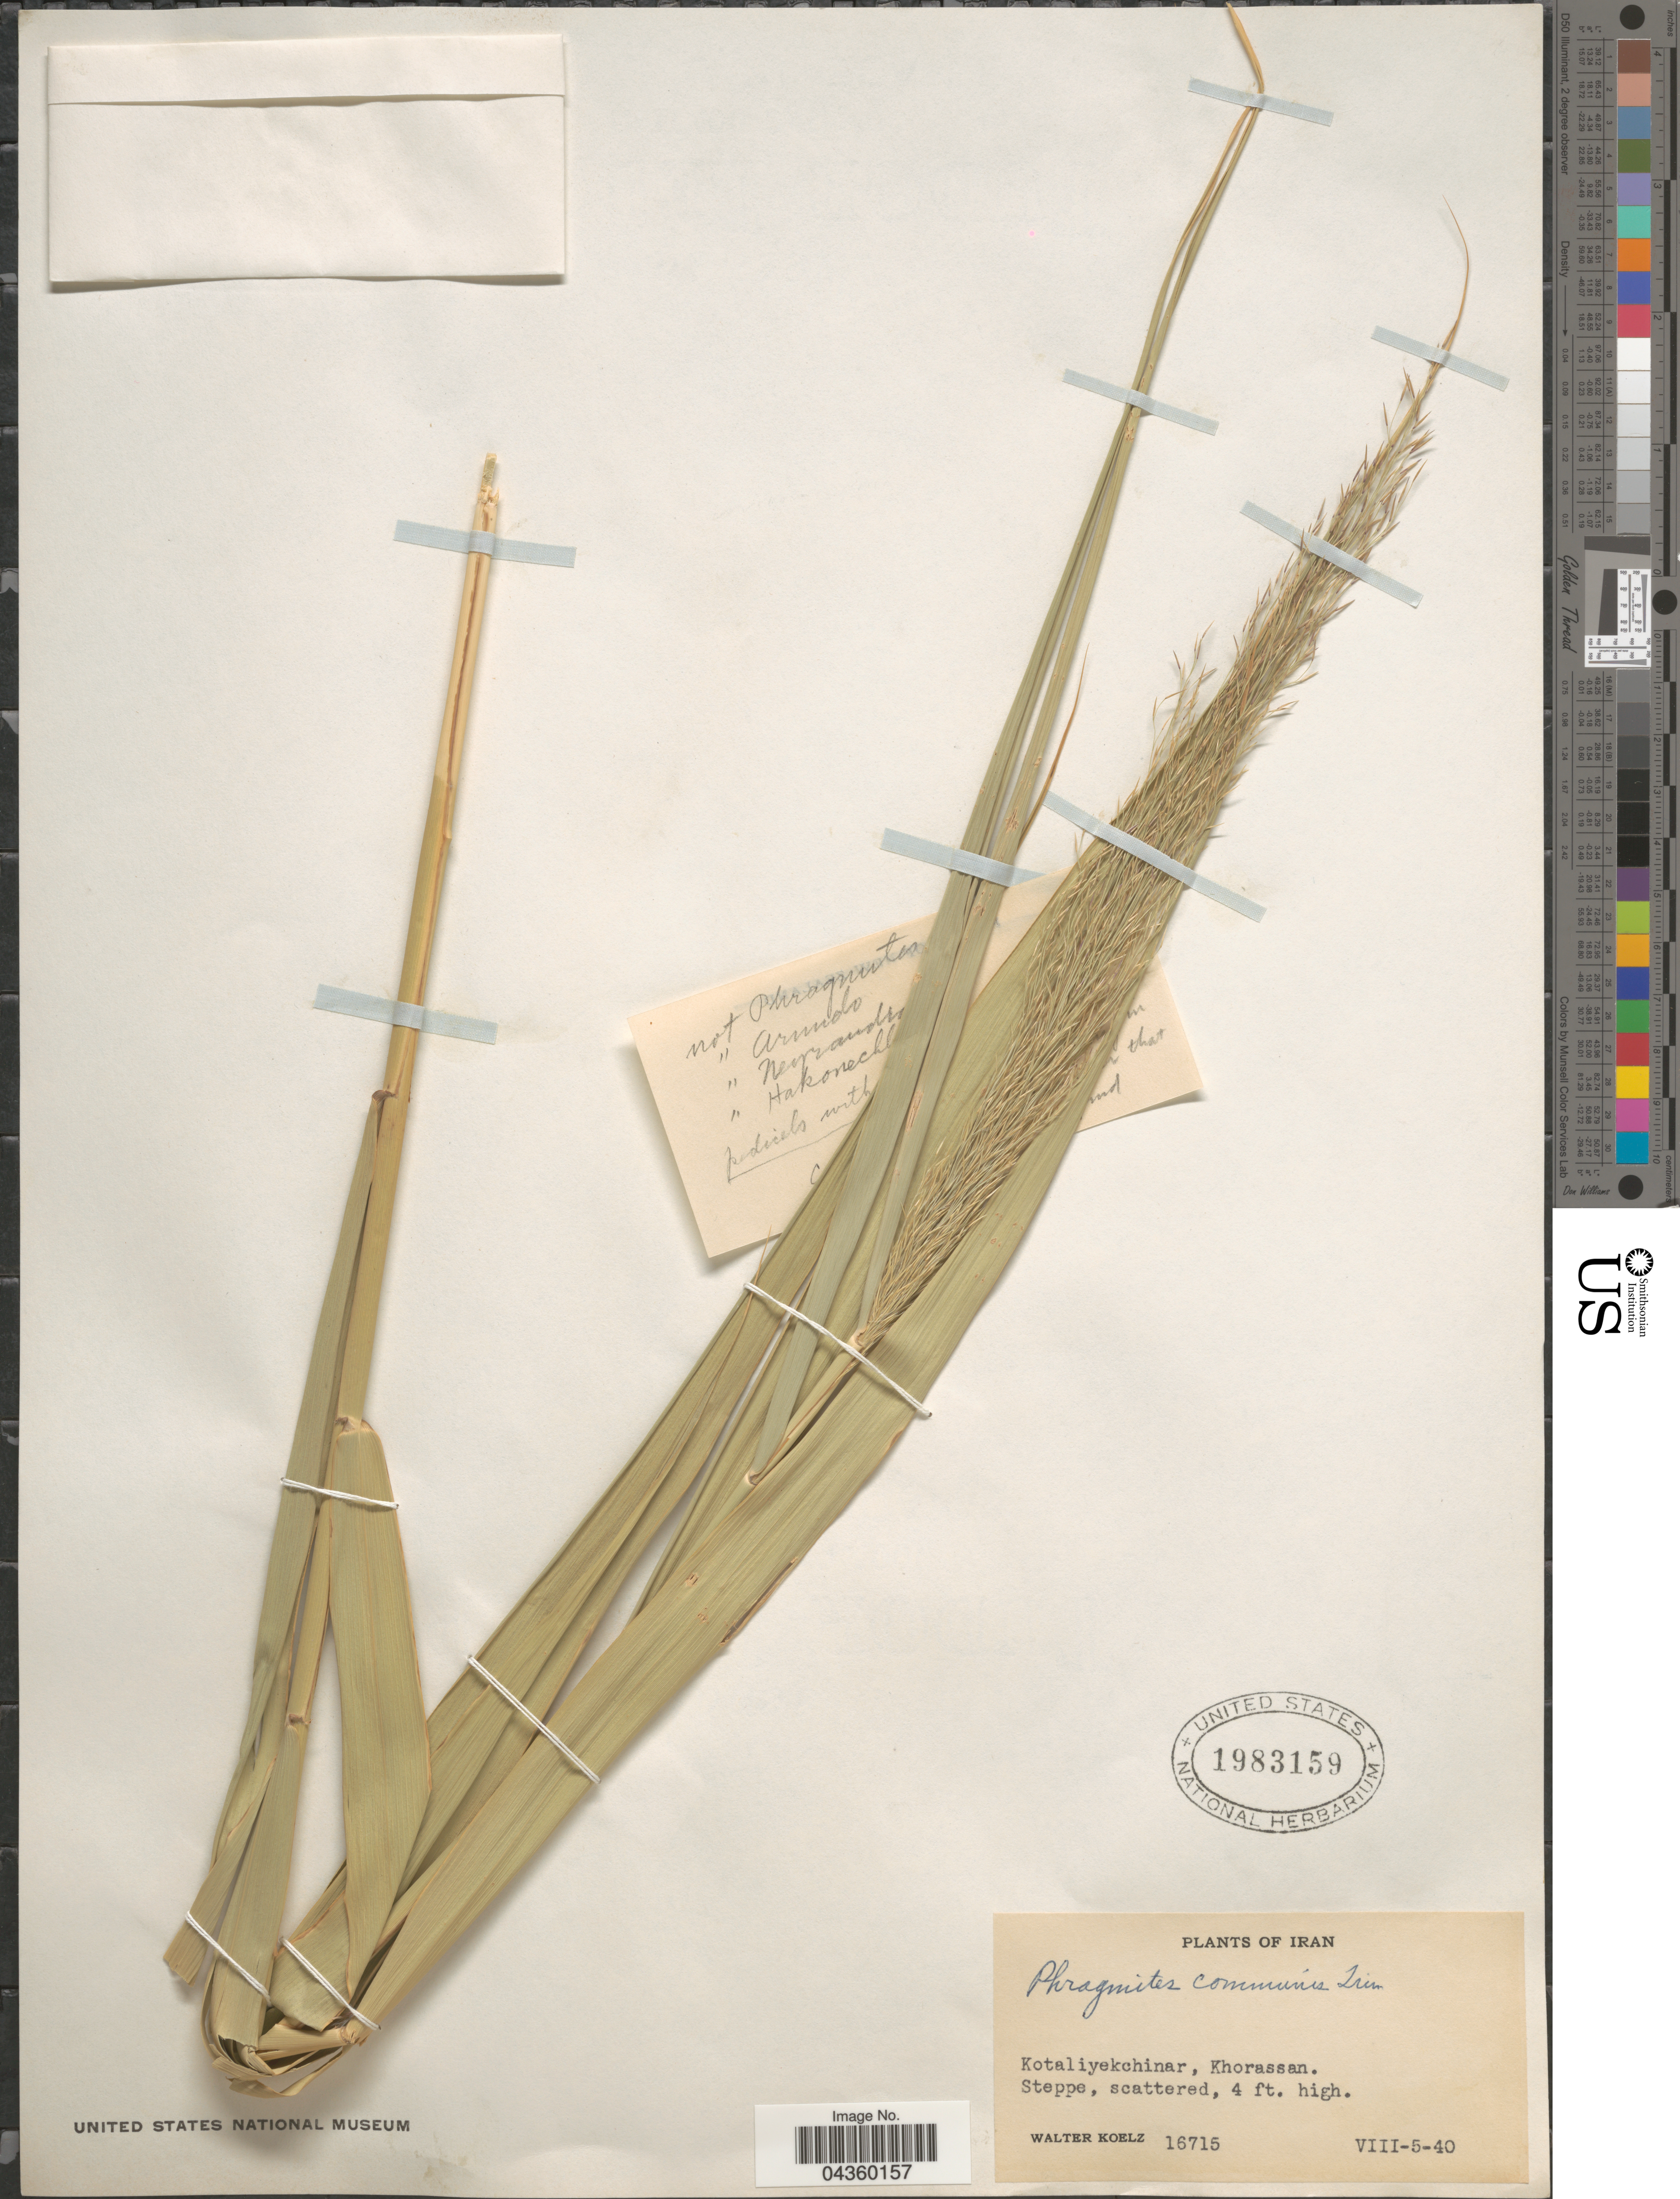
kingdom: Plantae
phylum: Tracheophyta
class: Liliopsida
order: Poales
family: Poaceae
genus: Phragmites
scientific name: Phragmites australis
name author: (Cav.) Trin. ex Steud.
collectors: W. N. Koelz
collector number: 16715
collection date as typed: Transcribed d/m/y: 5/8/40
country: Iran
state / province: Khorasan [obsolete]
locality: Kotaliyekchinar, Khorassan.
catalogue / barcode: US 1983159